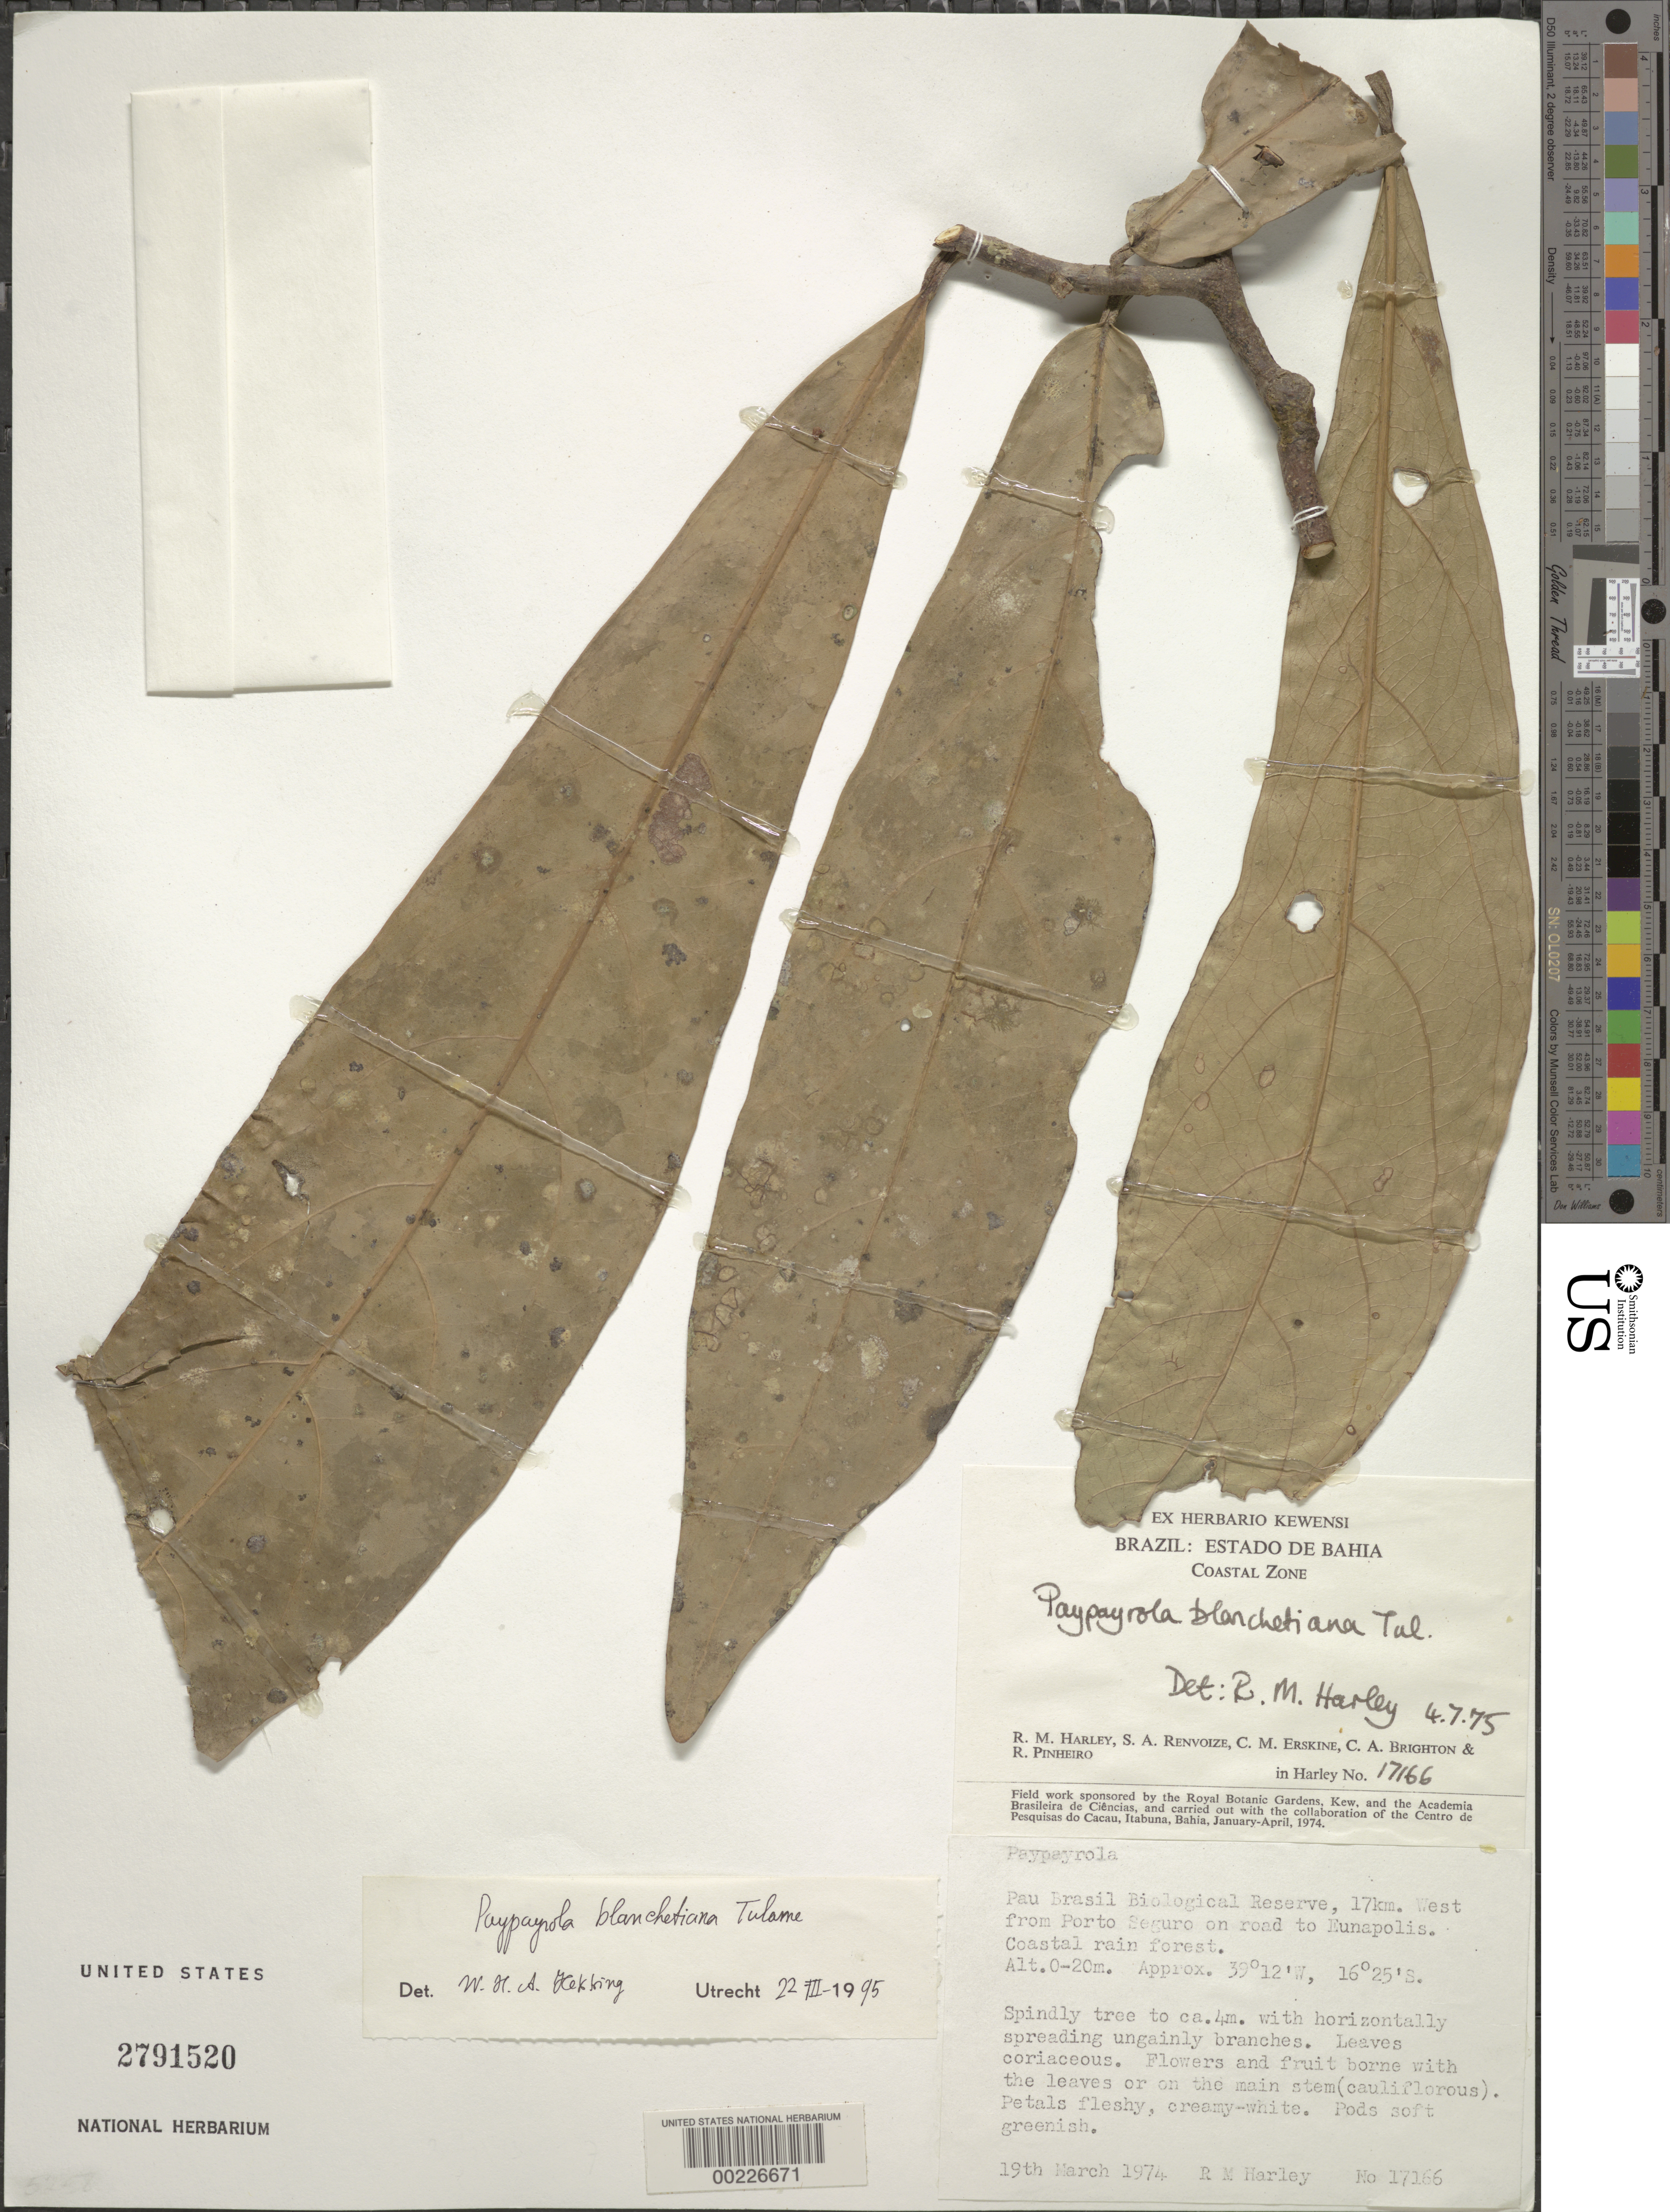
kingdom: Plantae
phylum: Tracheophyta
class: Magnoliopsida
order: Canellales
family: Canellaceae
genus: Cinnamosma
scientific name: Cinnamosma madagascariensis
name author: Danguy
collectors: R. Decary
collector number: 5162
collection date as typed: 10 Sep 1926 or 09 Oct 1926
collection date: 1926-09-10 or 1926-10-09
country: Madagascar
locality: Vondrozo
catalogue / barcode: US 2494687